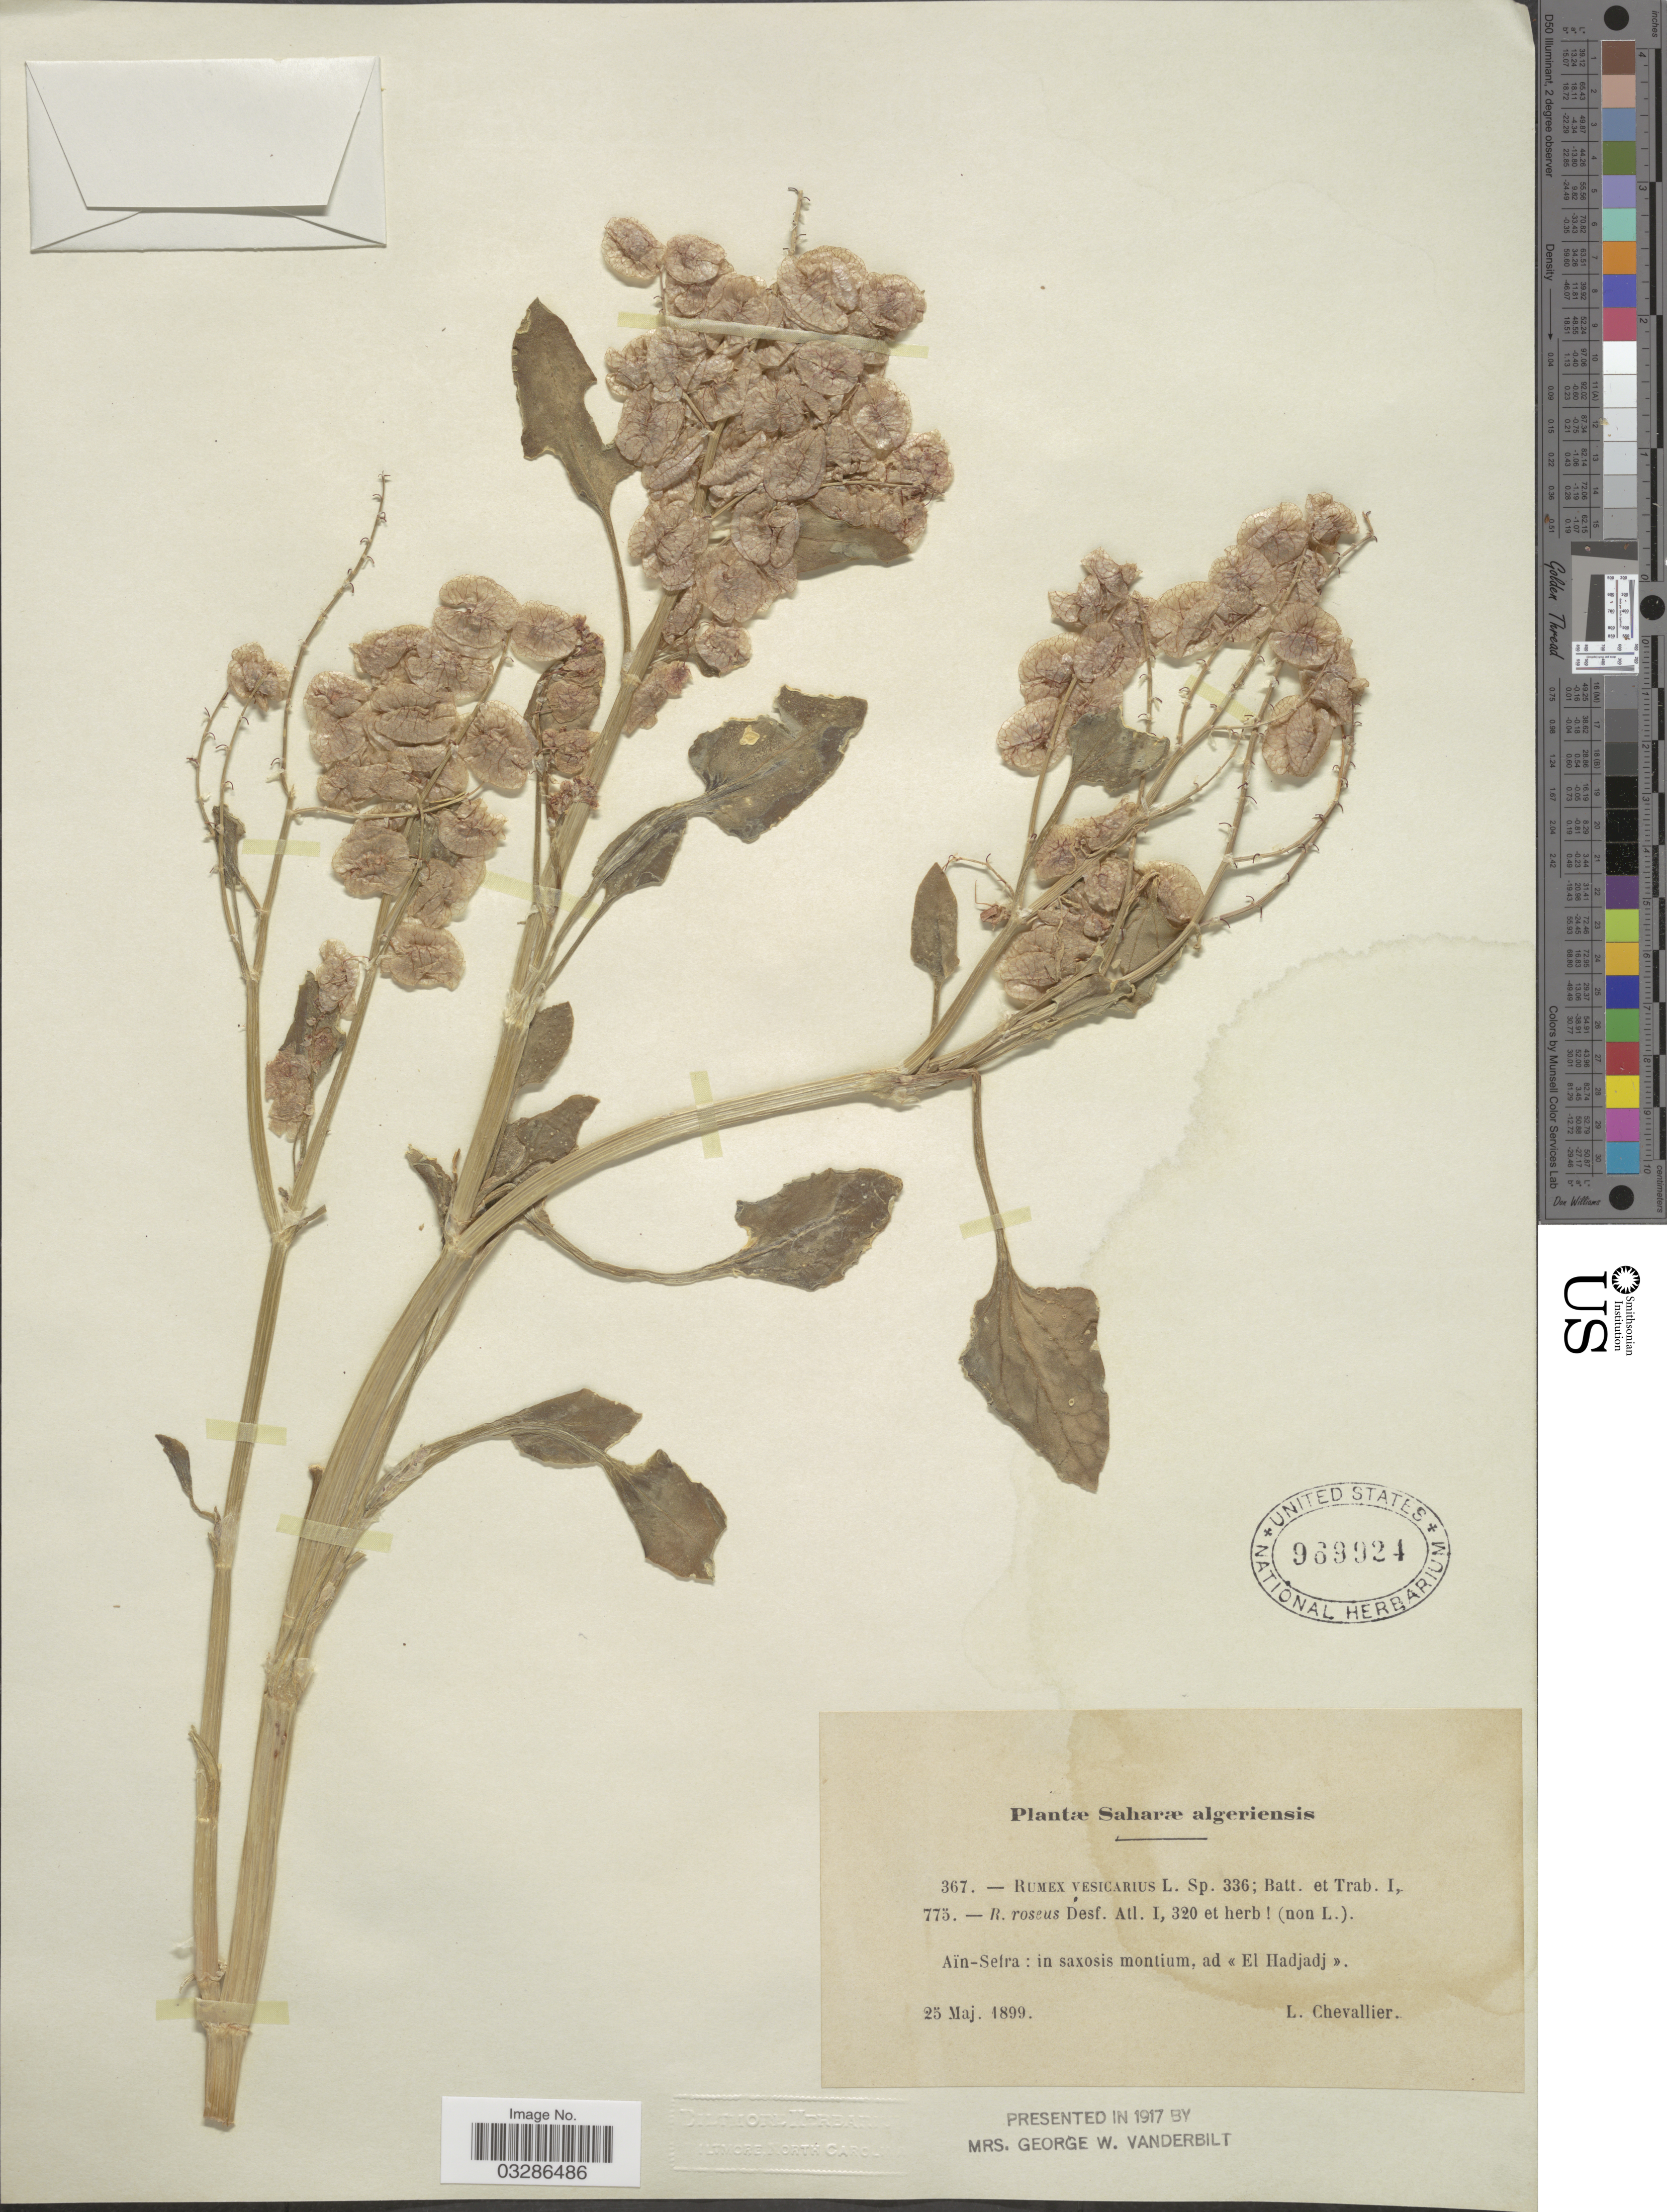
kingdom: Plantae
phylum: Tracheophyta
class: Magnoliopsida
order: Caryophyllales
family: Polygonaceae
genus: Rumex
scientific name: Rumex vesicarius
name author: L.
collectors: L. Chevallier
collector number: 367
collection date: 1899-05-25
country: Algeria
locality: Saharæ algeriensis, Aïn-Setra: in saxosis montium, ad <<El Hadjadj>>.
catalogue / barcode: US 969924